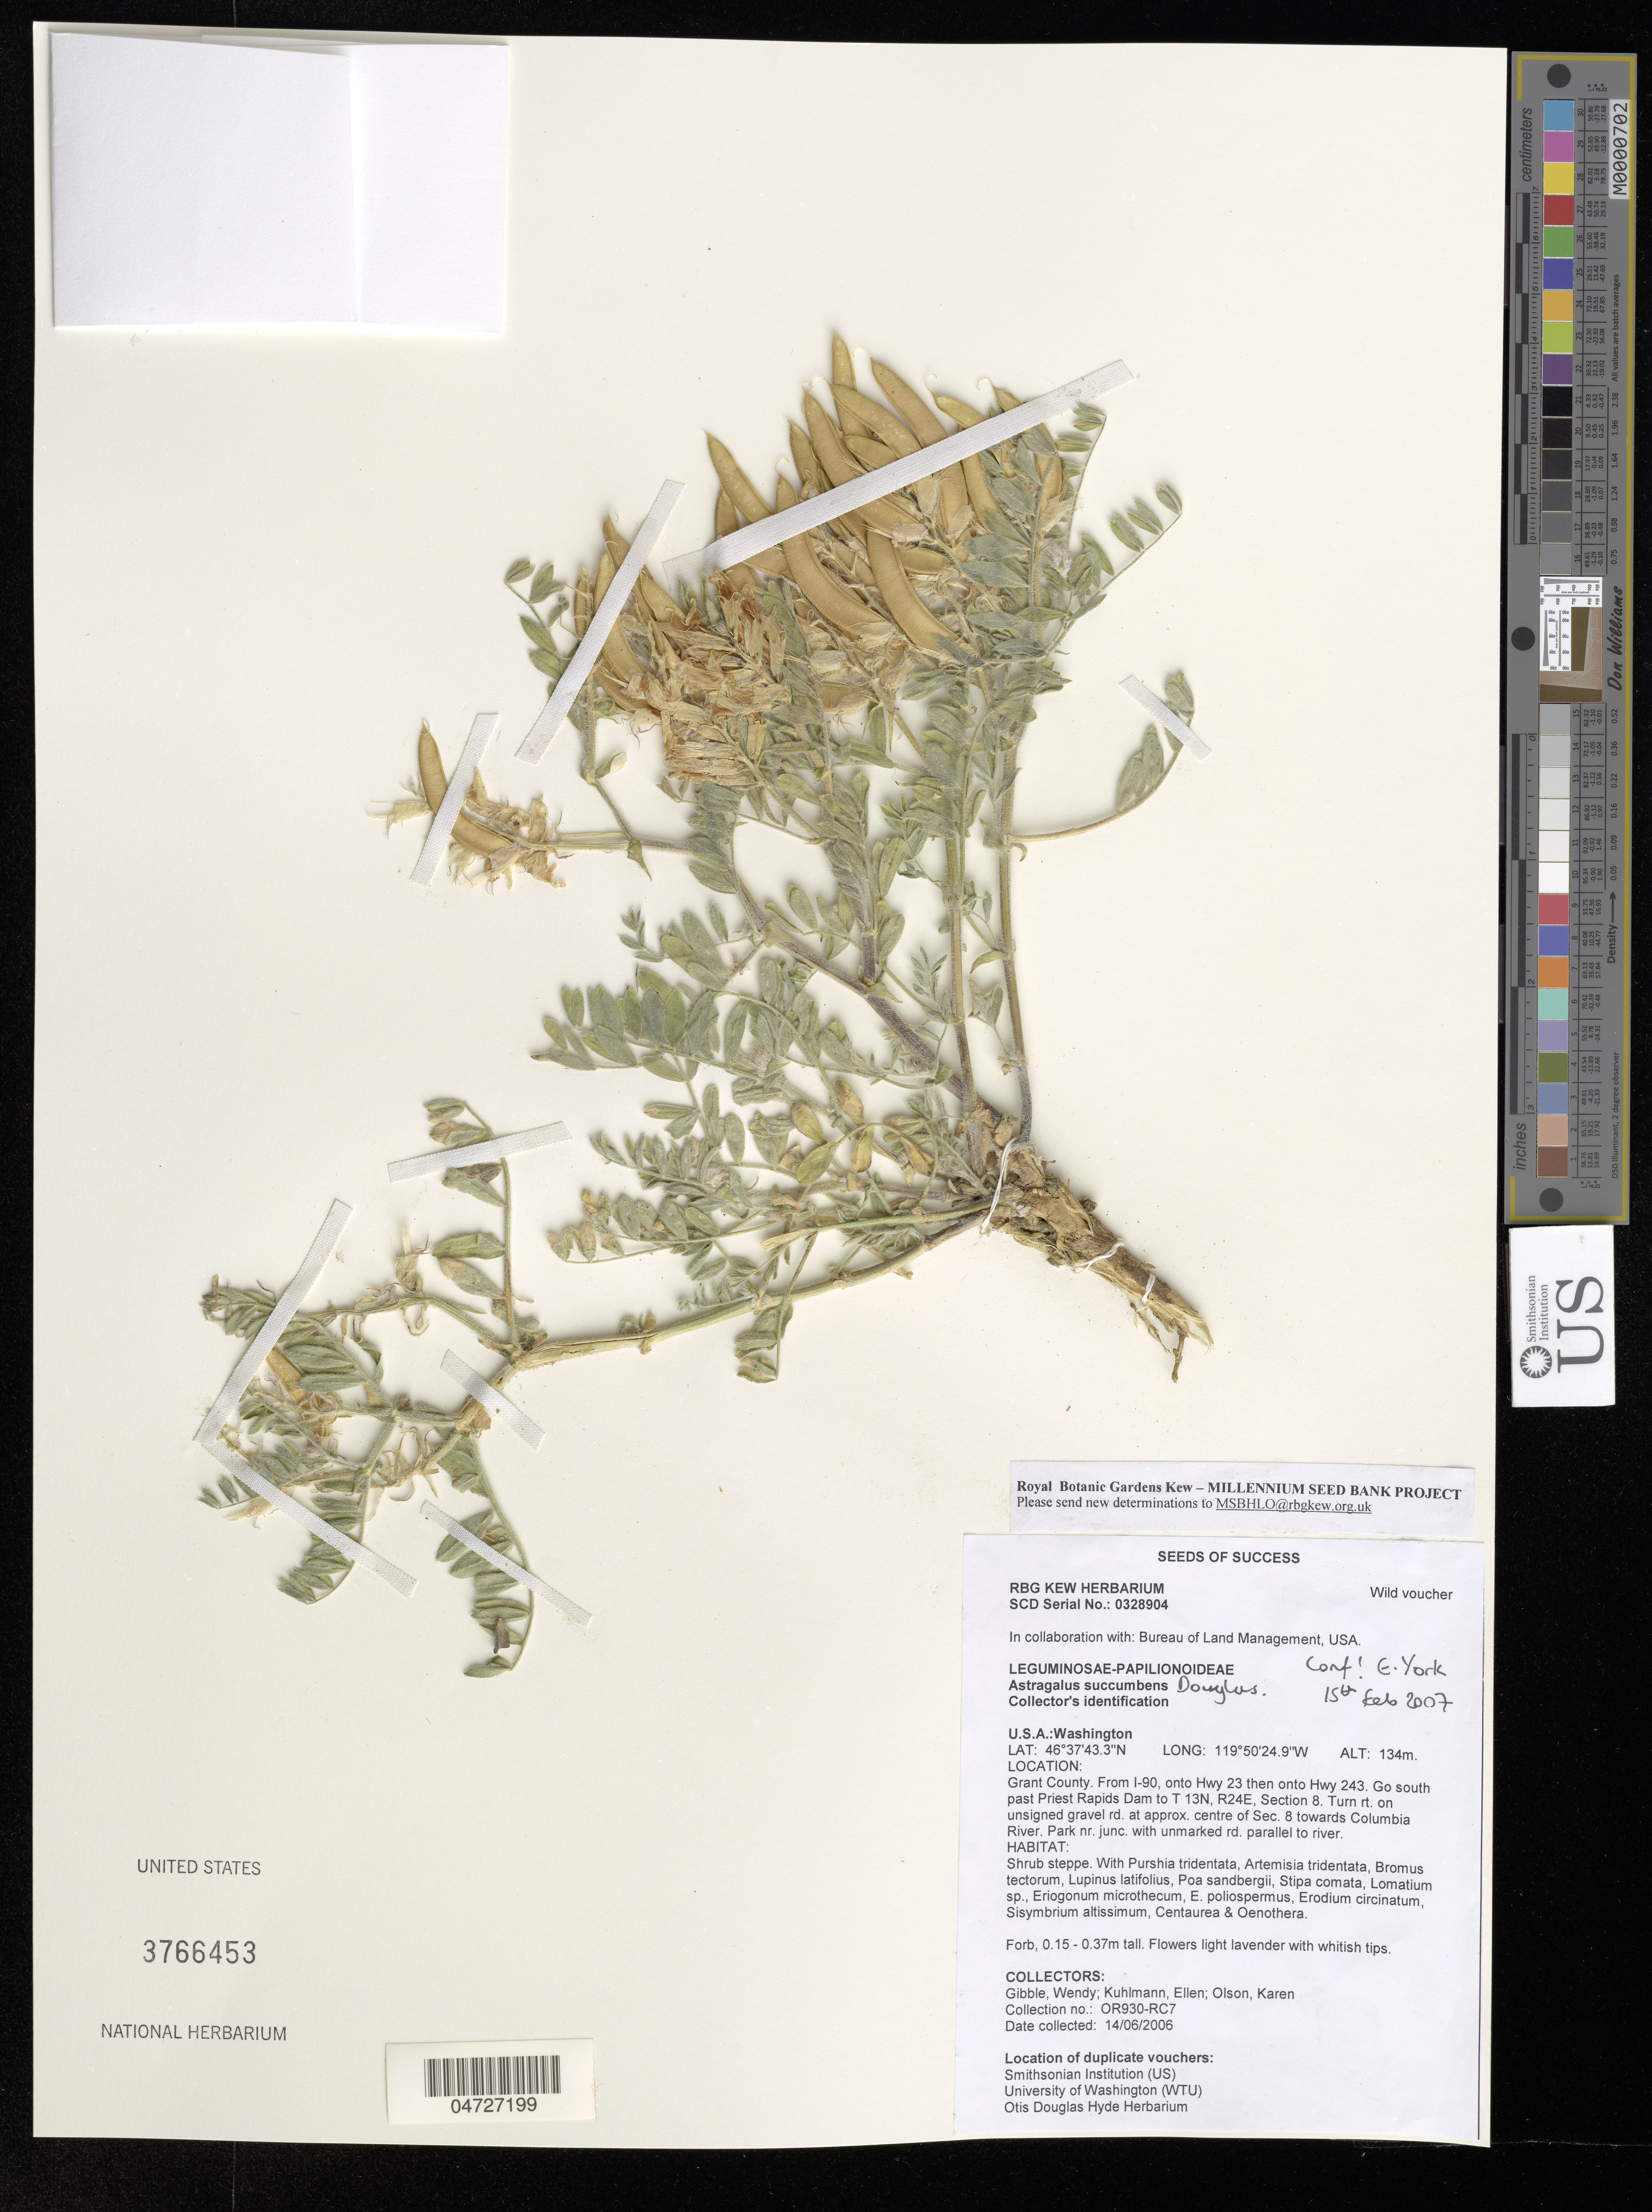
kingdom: Plantae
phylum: Tracheophyta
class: Magnoliopsida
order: Fabales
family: Fabaceae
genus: Astragalus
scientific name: Astragalus succumbens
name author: Hook.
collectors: W. Gibble, E. Kuhlmann & K. Olson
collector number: OR930-RC7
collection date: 2006-06-14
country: United States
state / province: Washington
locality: Grant County. From I-90, onto Hwy 23 then onto Hwy 243. Go South past Priest Rapids Dam to T 13N, R24E, Section 8. Turn rt. on unsigned gravel rd. at approx. centre of Sec. 8 towards Columbia River. Park nr. junc. with unmarked rd. parallel to river.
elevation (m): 134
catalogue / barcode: US 3766453